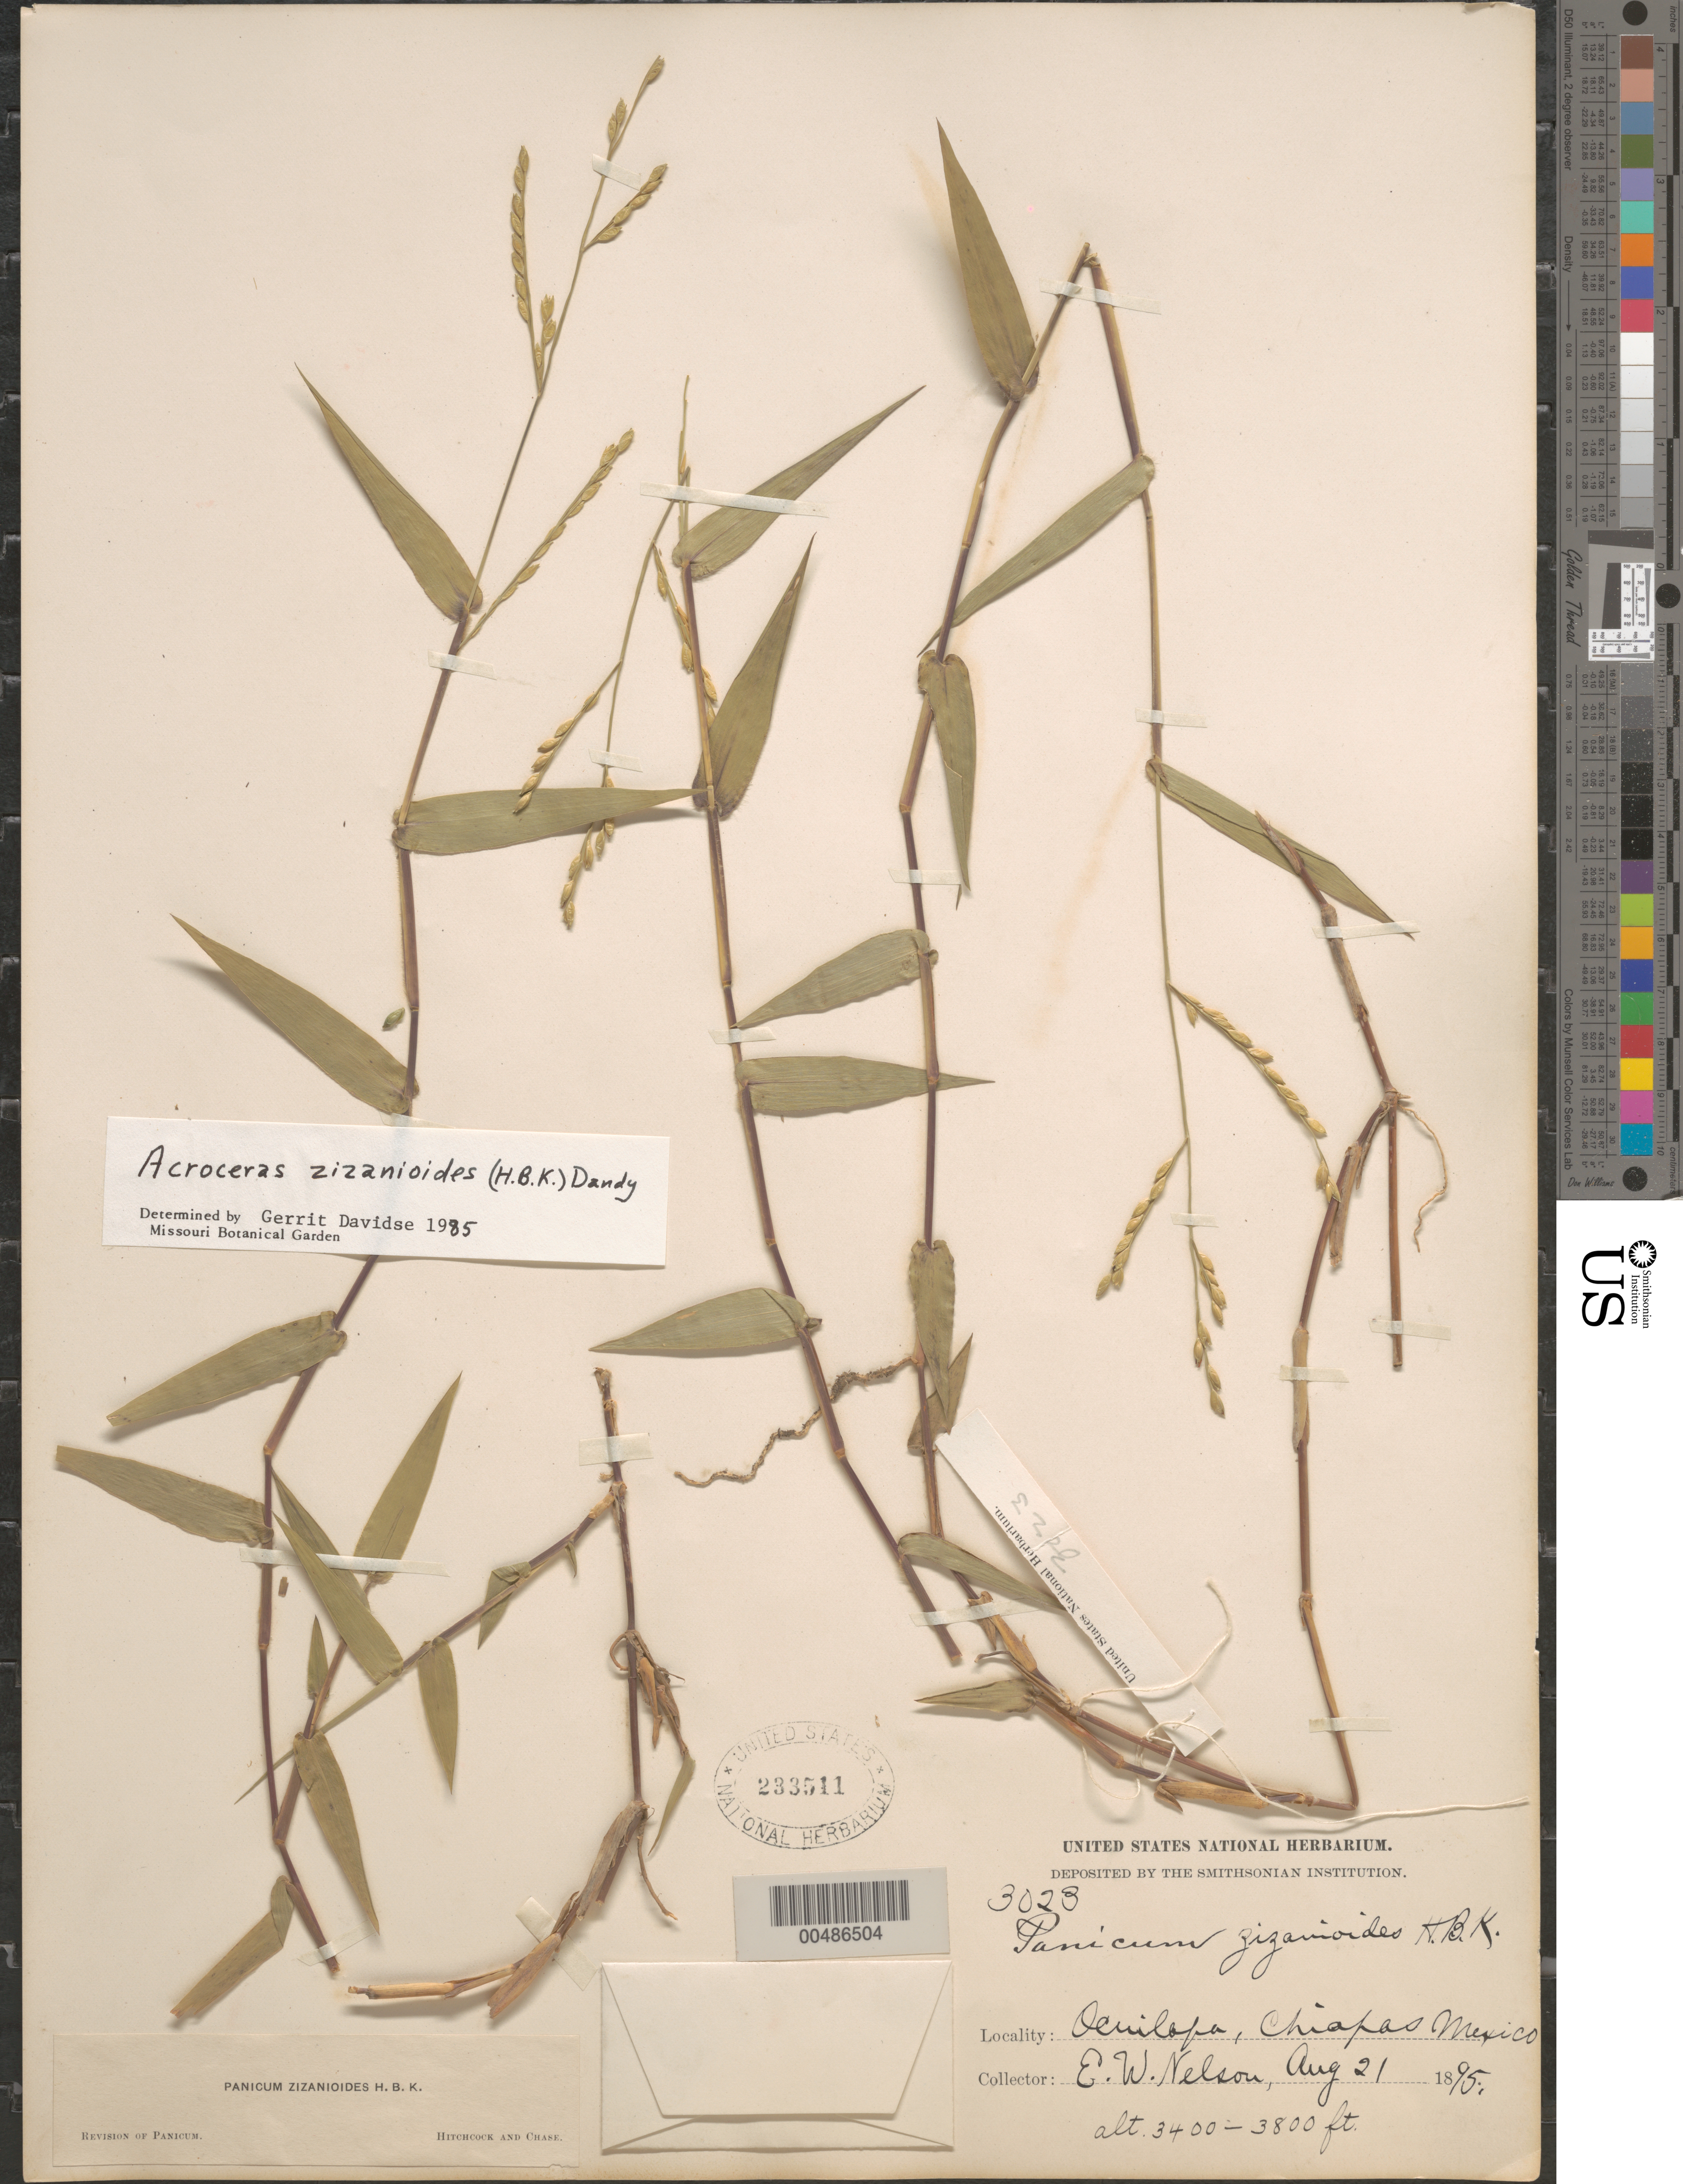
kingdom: Plantae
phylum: Tracheophyta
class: Liliopsida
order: Poales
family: Poaceae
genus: Acroceras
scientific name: Acroceras zizanioides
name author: (Kunth) Dandy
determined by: Davidse, Gerrit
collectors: E. W. Nelson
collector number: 3023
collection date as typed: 21 Aug 1895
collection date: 1895-08-21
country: Mexico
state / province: Chiapas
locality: Ocuilopa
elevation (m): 1036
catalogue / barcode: US 233511